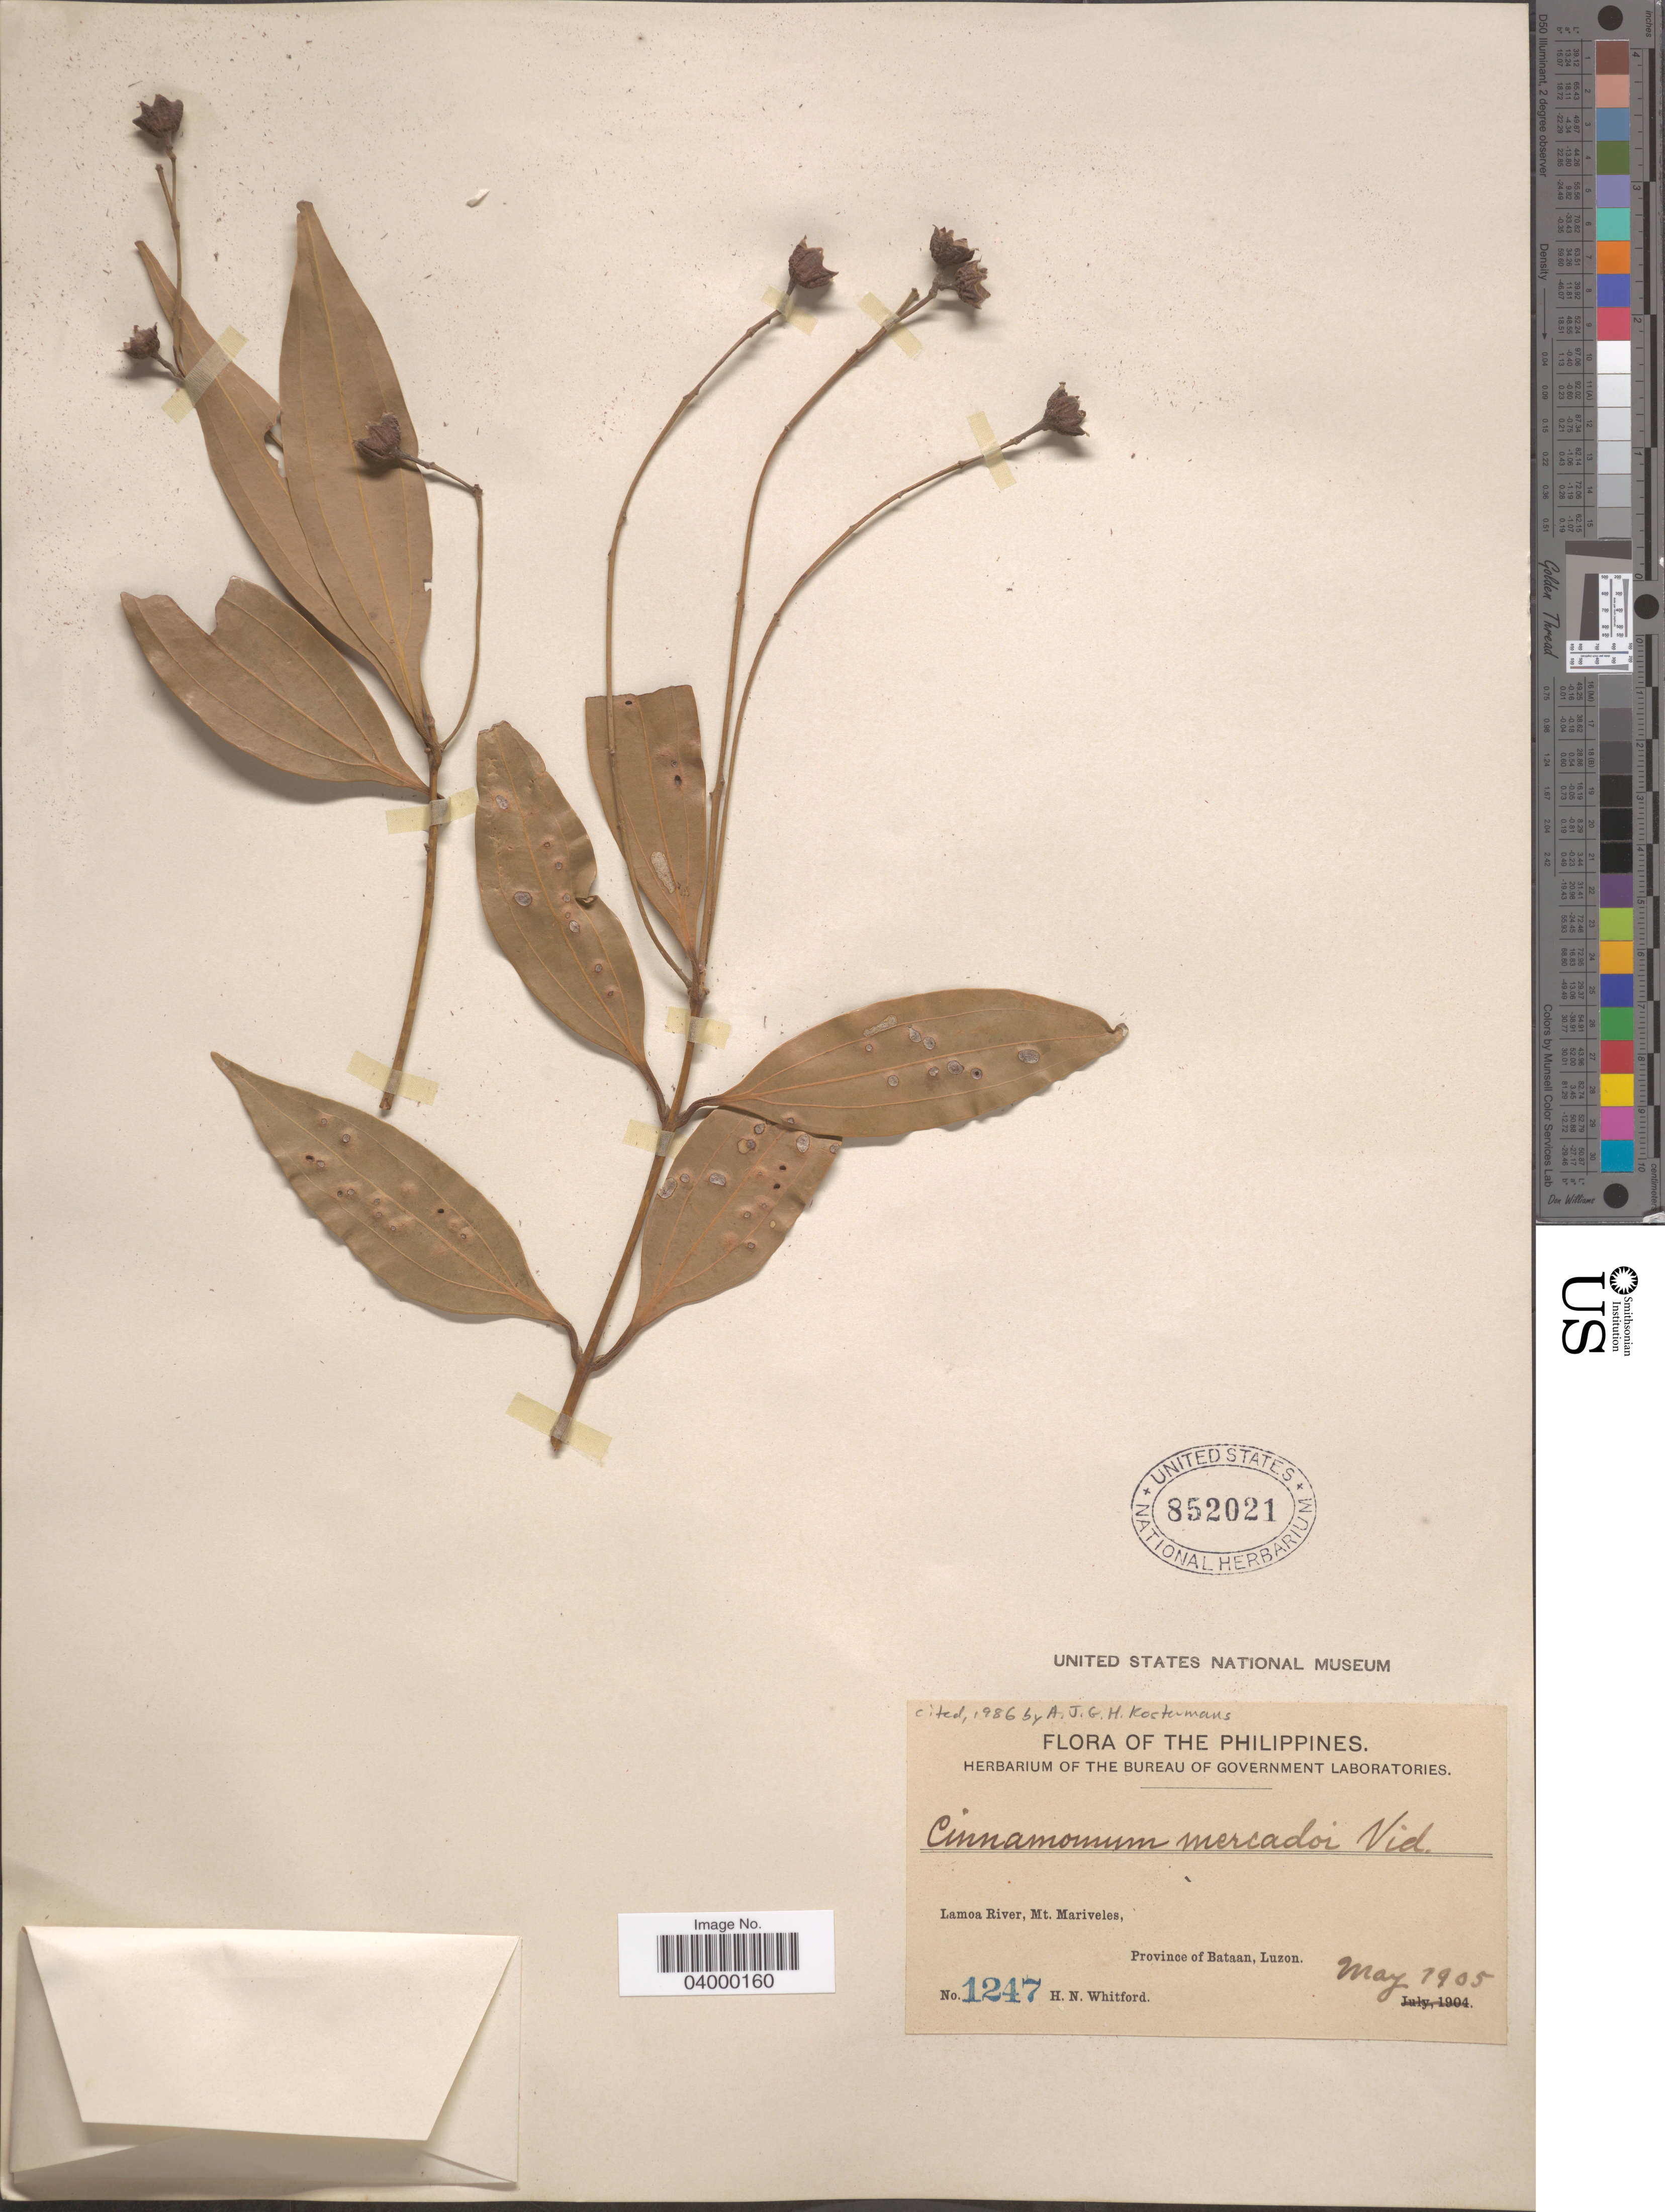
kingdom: Plantae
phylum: Tracheophyta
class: Magnoliopsida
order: Laurales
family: Lauraceae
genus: Cinnamomum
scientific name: Cinnamomum mercadoi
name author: Vidal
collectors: H. N. Whitford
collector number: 1247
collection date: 1905-05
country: Philippines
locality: Lamoa River, Mt. Mariveles, Province of Bataan, Luzon.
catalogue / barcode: US 852021